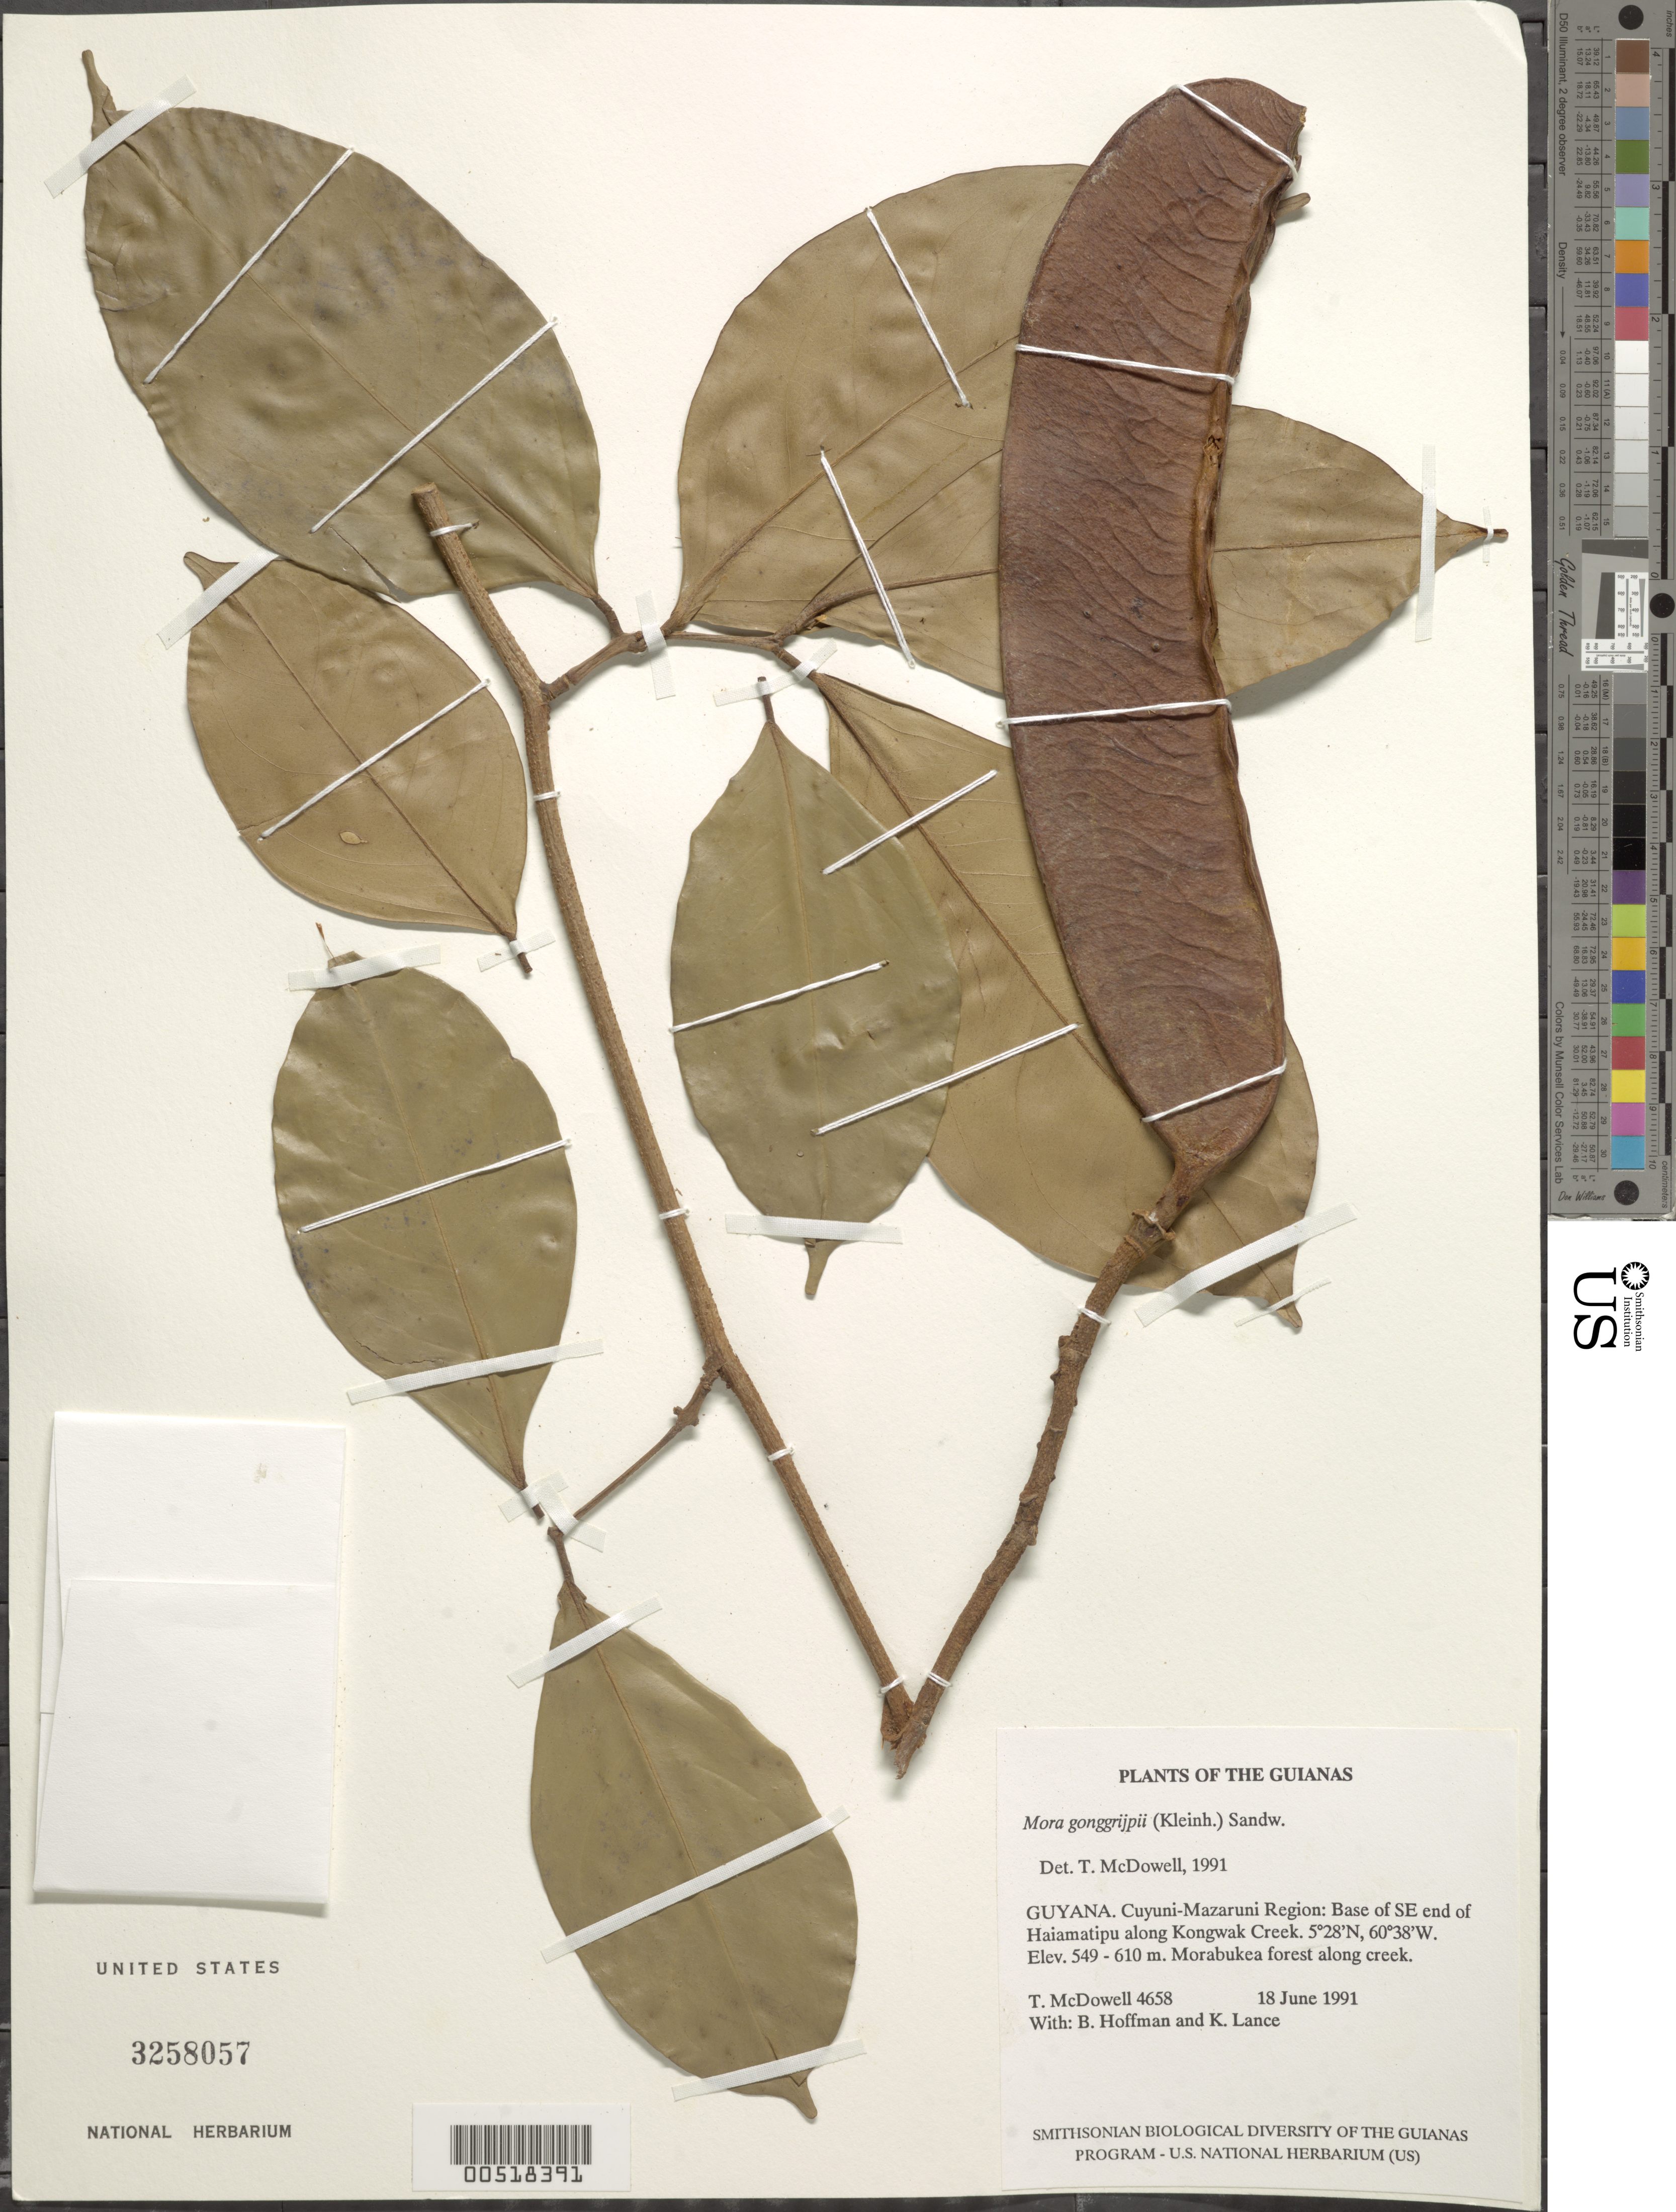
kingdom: Plantae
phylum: Tracheophyta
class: Magnoliopsida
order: Fabales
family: Fabaceae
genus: Mora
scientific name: Mora gonggrijpii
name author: (Kleinhoonte) Sandwith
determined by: McDowell, T.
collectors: T. McDowell, B. Hoffman & K. Lance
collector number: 4658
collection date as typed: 18 June 1991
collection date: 1991-06-18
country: Guyana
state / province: Cuyuni-Mazaruni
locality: Base of SE end of Haiamatipu, along Kongwak Creek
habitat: Morabukea (Mora gonggrijpii) forest along creek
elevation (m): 550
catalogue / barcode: US 3258057